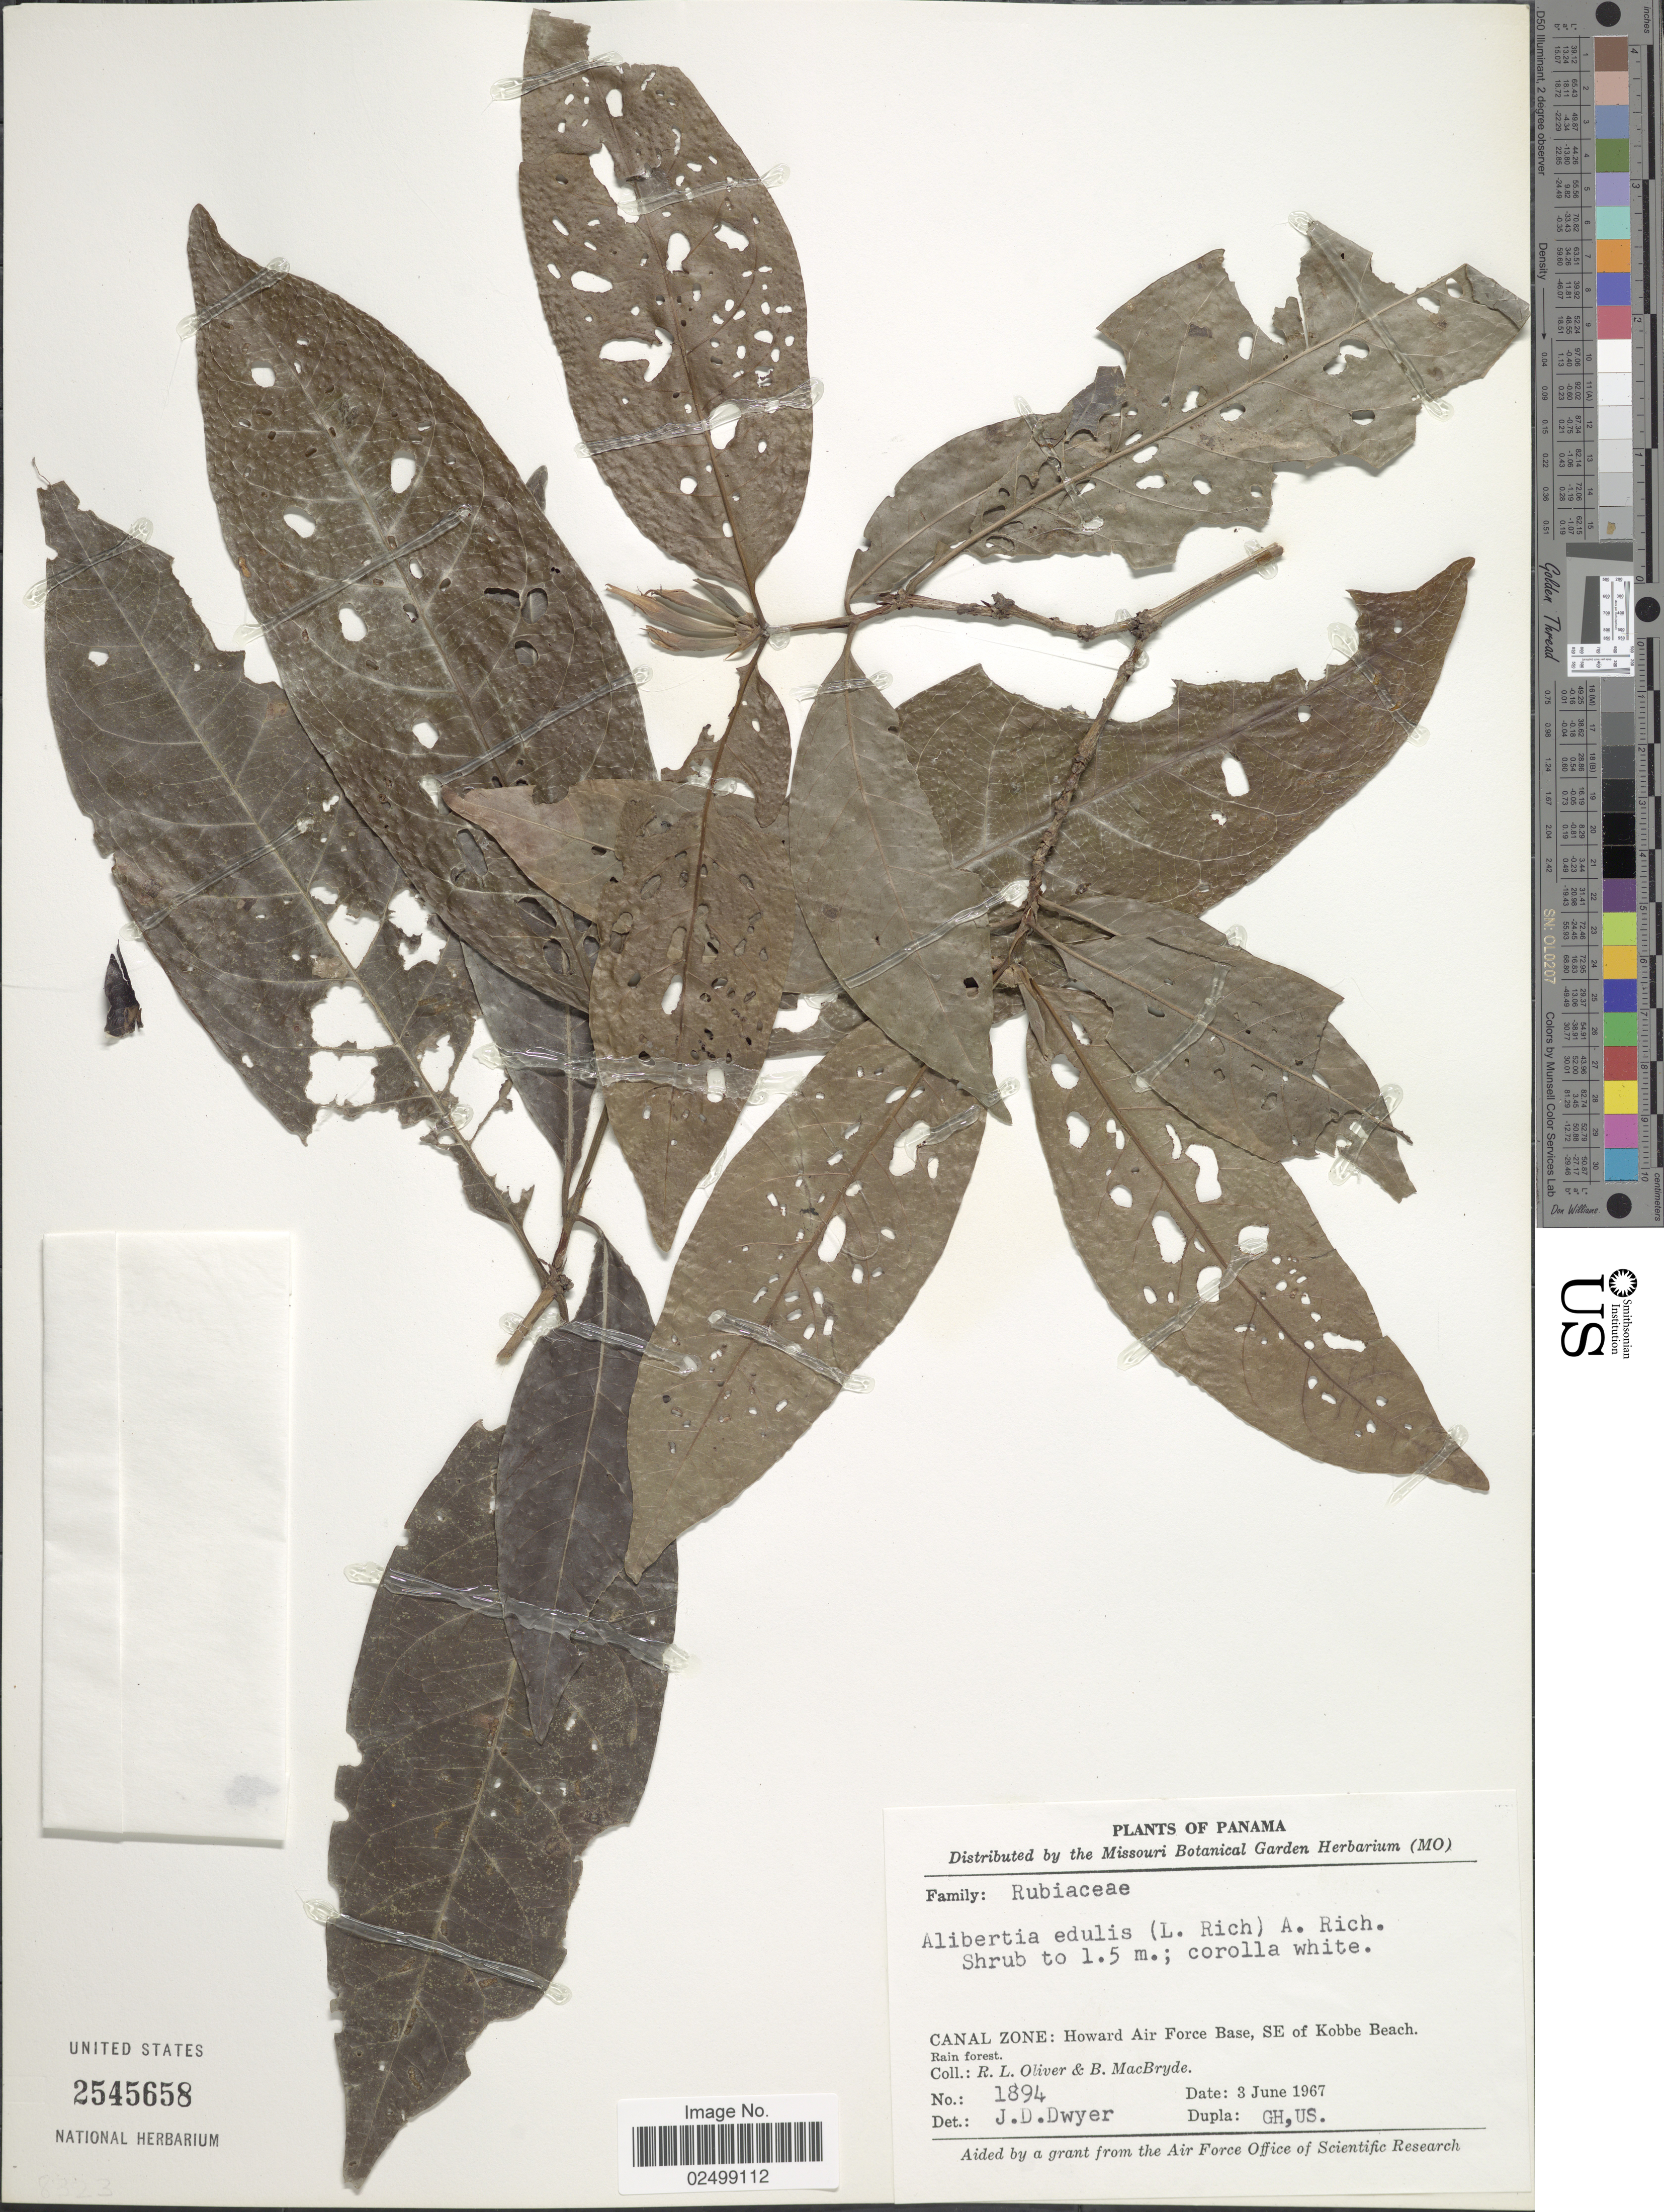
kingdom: Plantae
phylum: Tracheophyta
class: Magnoliopsida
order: Gentianales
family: Rubiaceae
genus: Alibertia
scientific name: Alibertia edulis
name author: (Rich.) A. Rich. ex DC.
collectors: R. Oliver & B. MacBryde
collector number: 1894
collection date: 1967-06-03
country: Panama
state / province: Colón / Panamá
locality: Canal Zone: Howard Air Force Base, SE of Kobbe Beach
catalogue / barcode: US 2545658